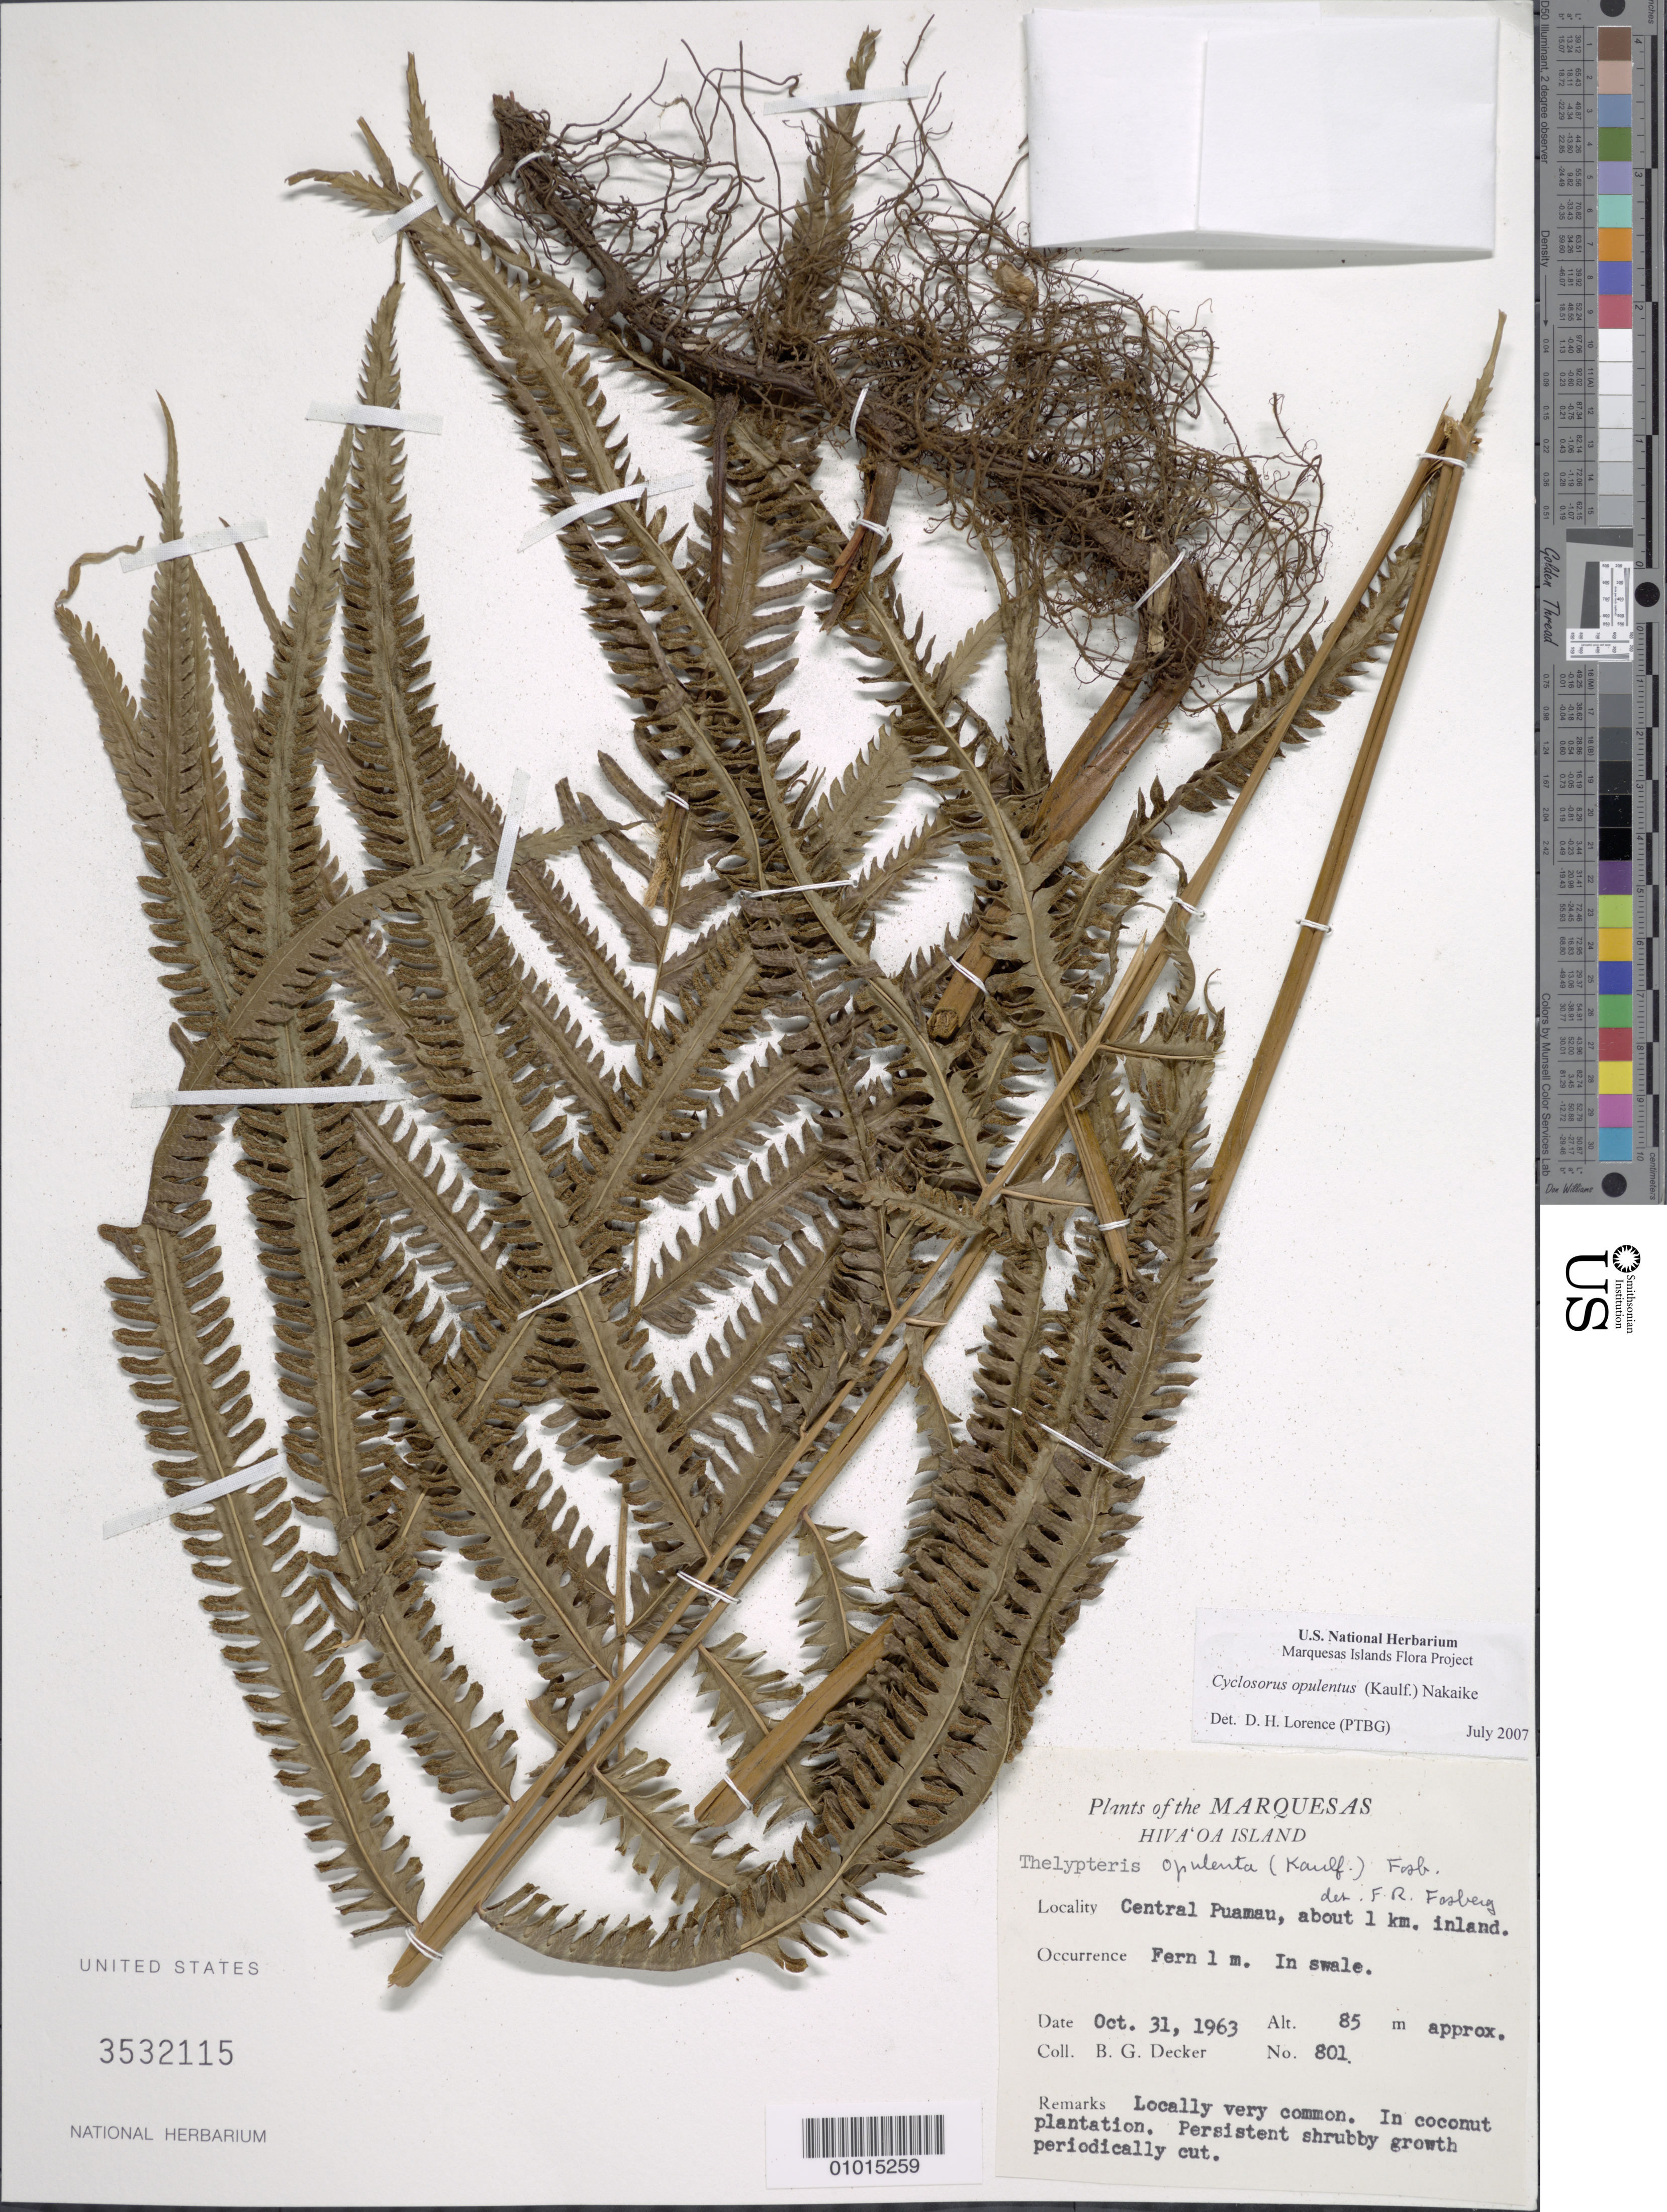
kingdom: Plantae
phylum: Tracheophyta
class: Polypodiopsida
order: Polypodiales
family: Thelypteridaceae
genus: Amphineuron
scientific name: Amphineuron opulentum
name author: (Kaulf.) Holttum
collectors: B. G. Decker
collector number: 801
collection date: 1963-10-31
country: French Polynesia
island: Hiva Oa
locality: Central Puamau, about 1 km inland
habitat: Locally very common; in coconut plantation. Persistent shrubby growth periodically cut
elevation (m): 85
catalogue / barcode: US 3532115